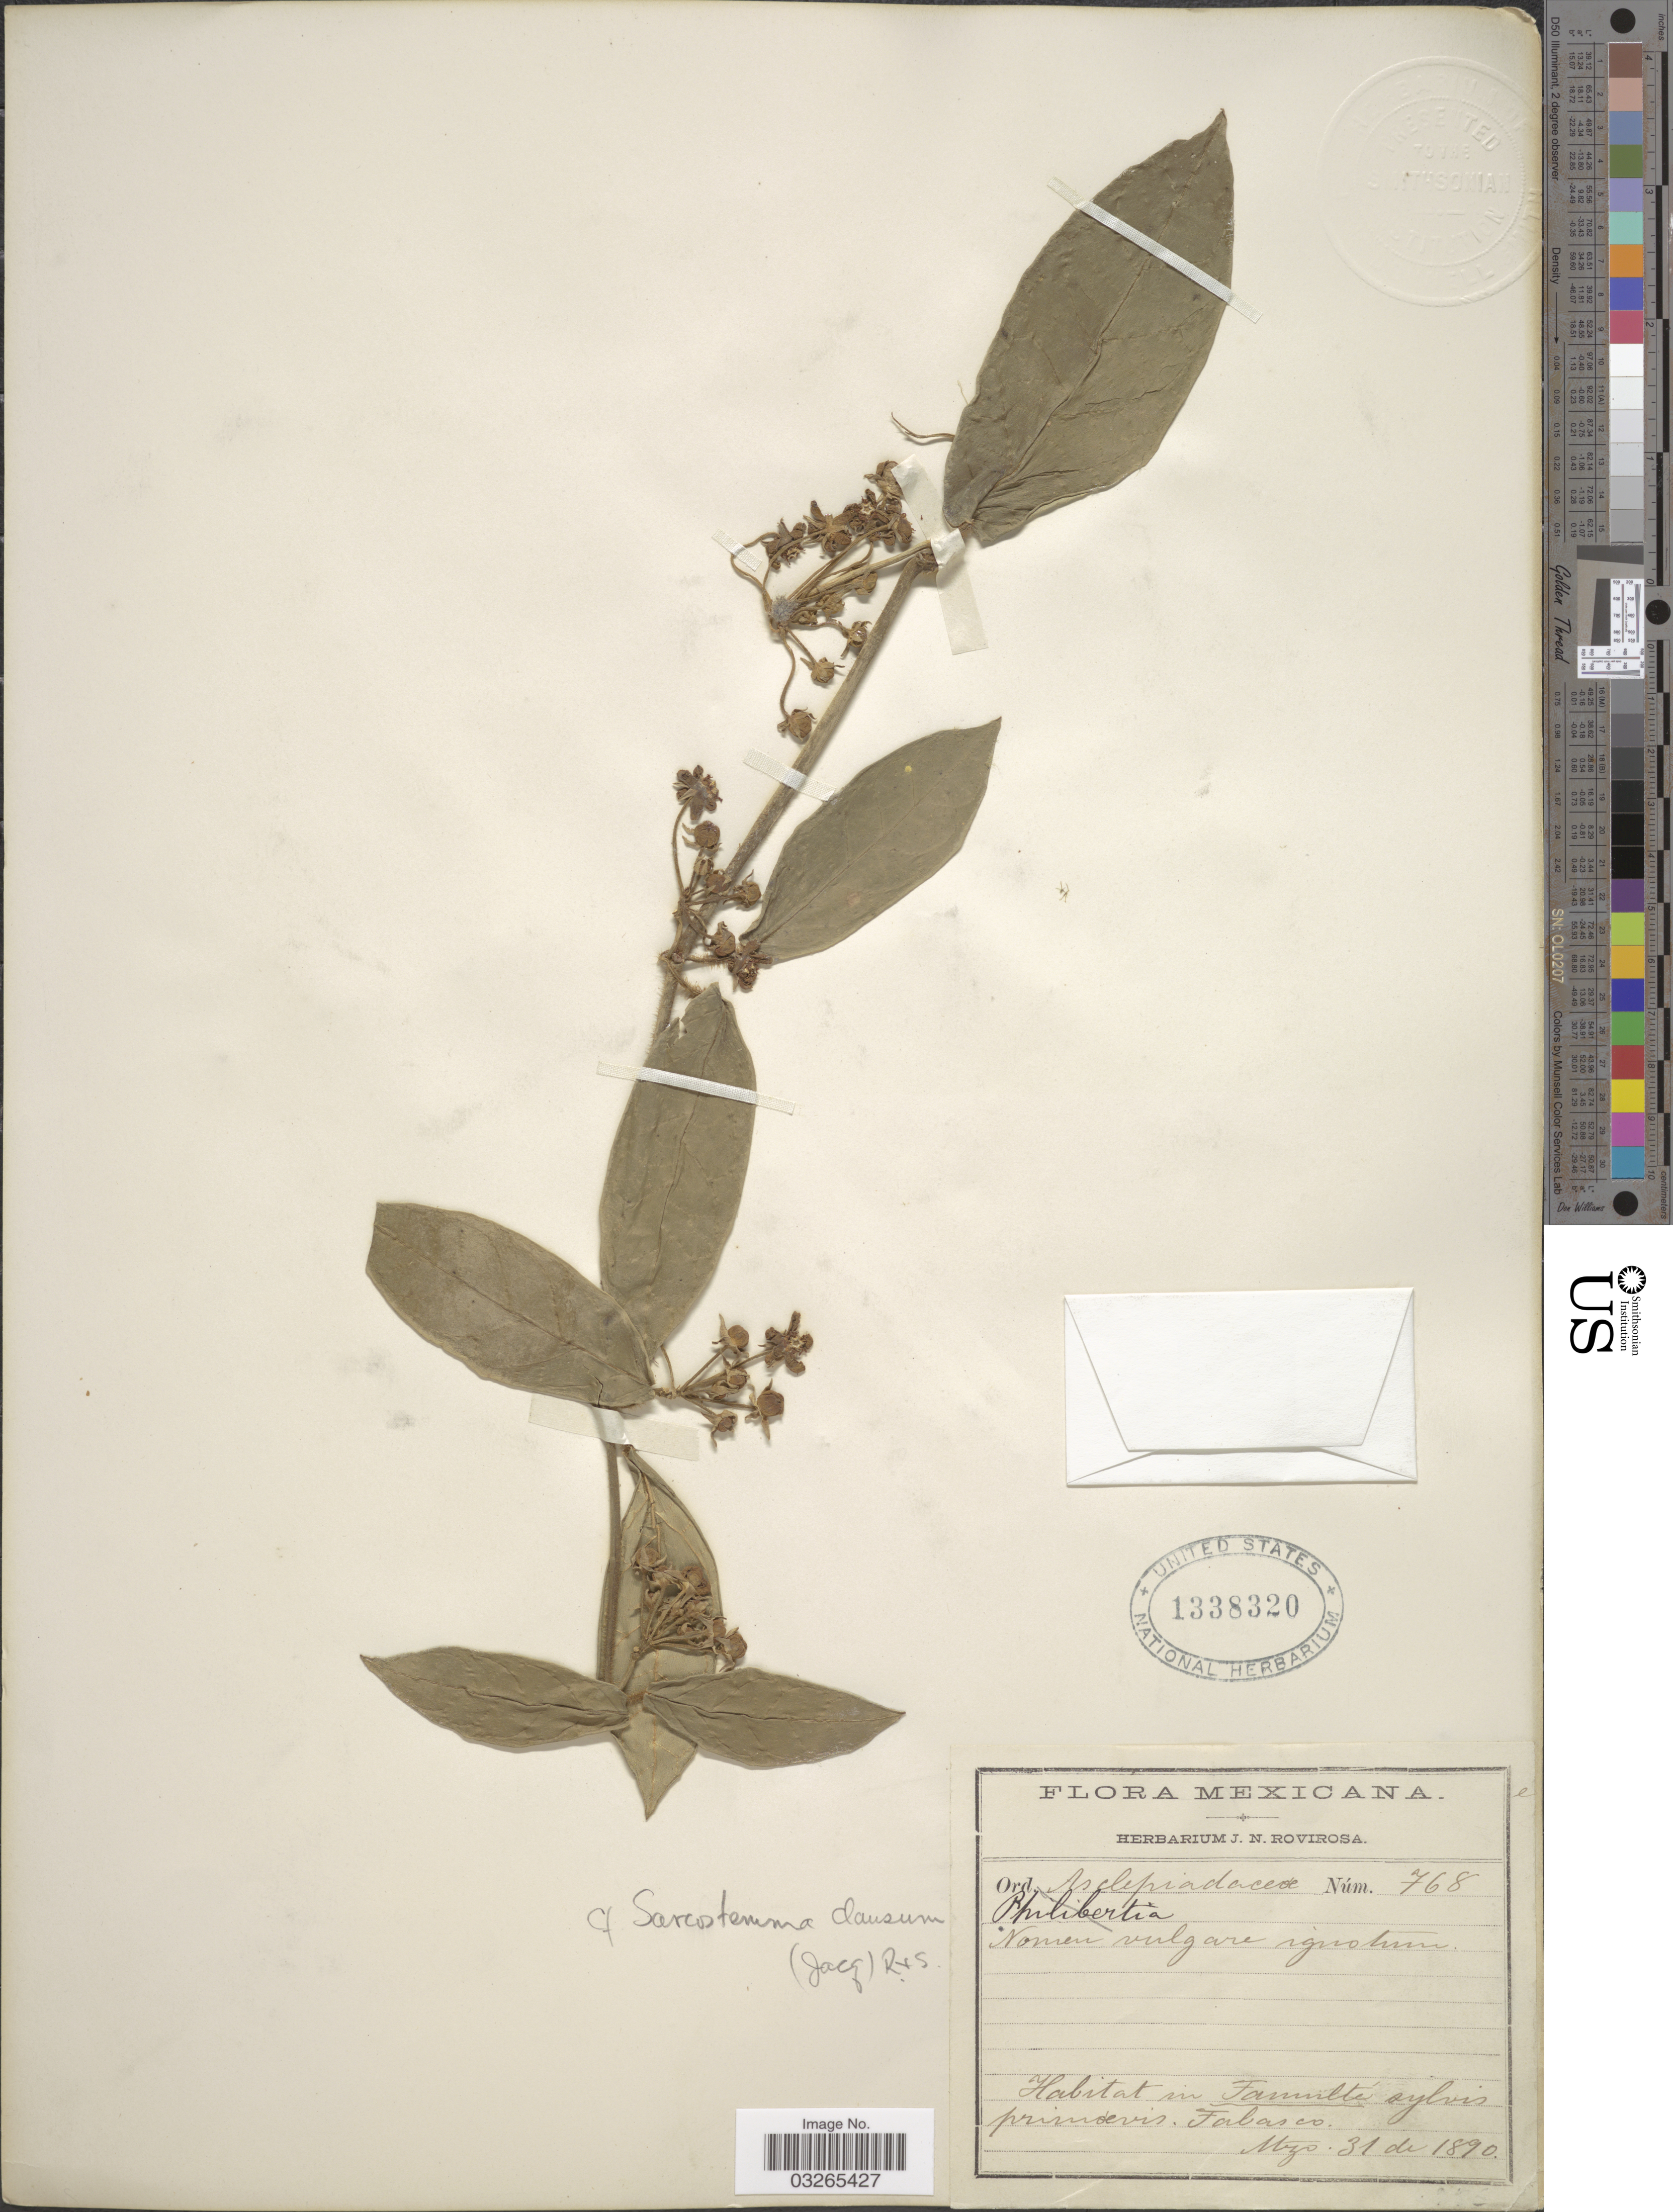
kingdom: Plantae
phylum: Tracheophyta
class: Magnoliopsida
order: Gentianales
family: Apocynaceae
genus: Sarcostemma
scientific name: Sarcostemma clausum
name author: (Jacq.) Schult.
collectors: ex herb. J. N. Rovirosa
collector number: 768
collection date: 1890-03-31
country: Mexico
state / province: Tabasco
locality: In Tamulte sylvis primaevis. Tabasco.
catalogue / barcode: US 1338320